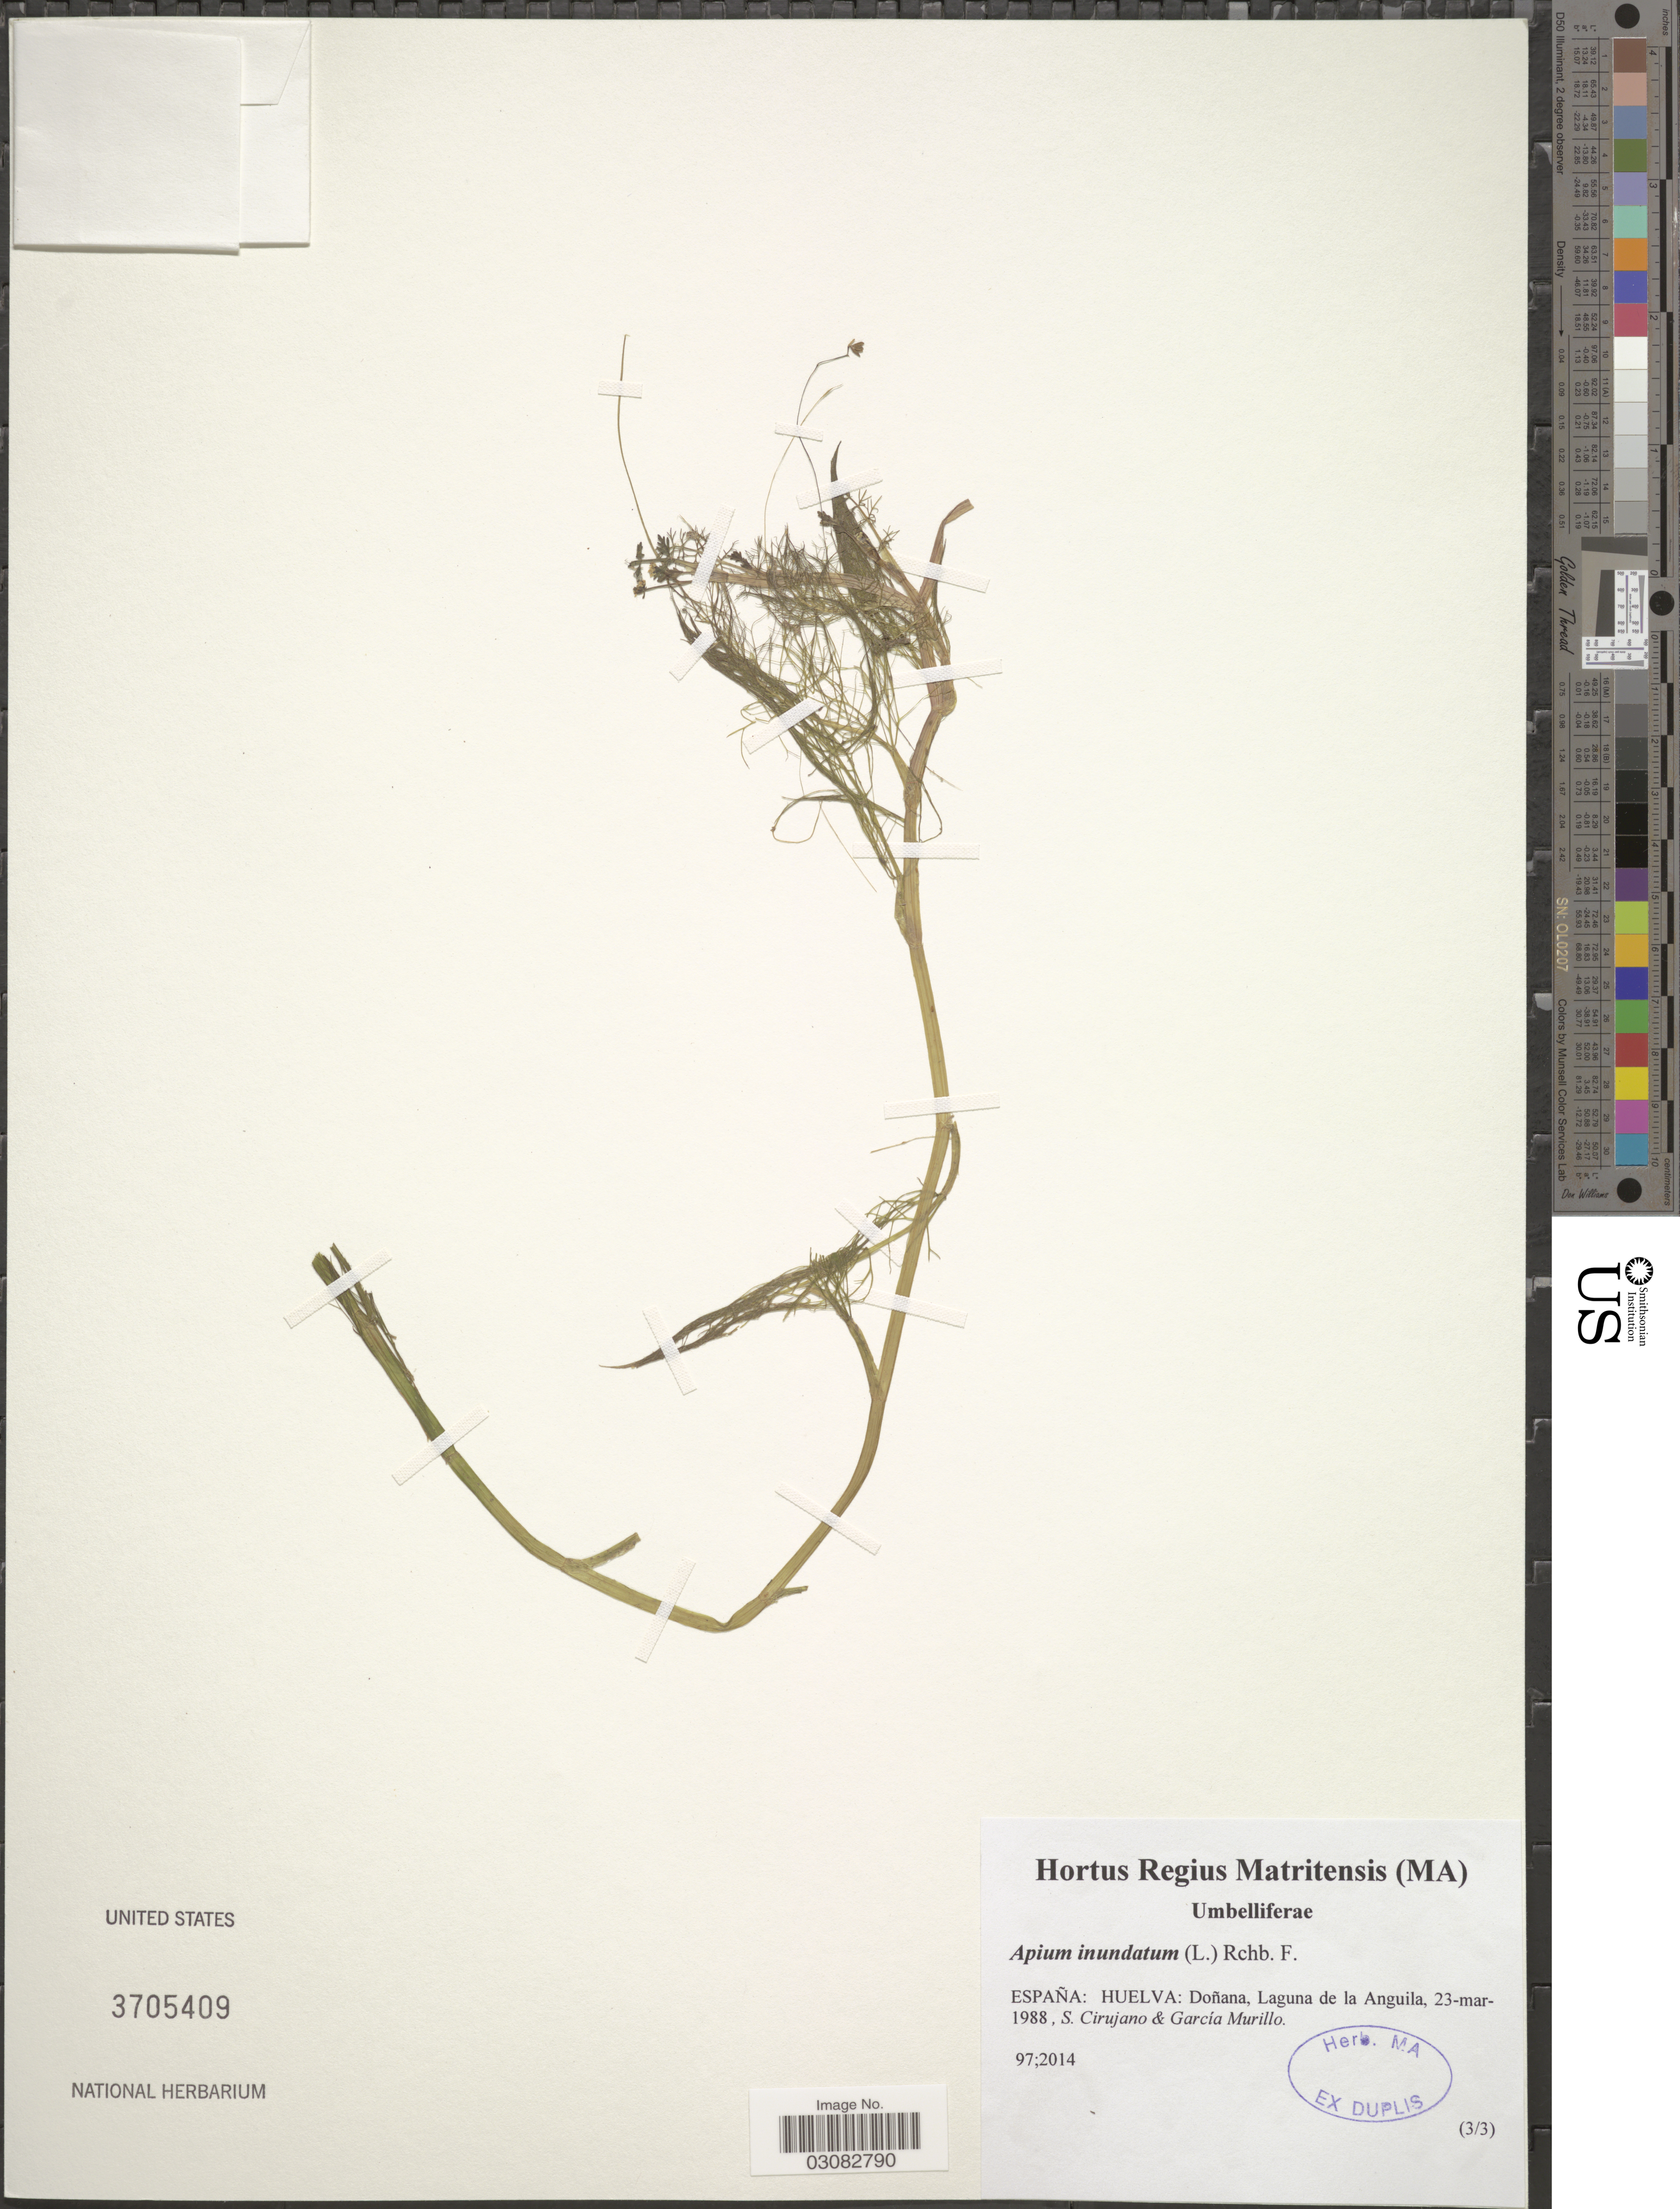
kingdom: Plantae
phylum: Tracheophyta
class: Magnoliopsida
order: Apiales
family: Apiaceae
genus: Apium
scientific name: Apium inundatum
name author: (L.) Rchb. f.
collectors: S. Cirujano & G. Murillo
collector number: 97;2014?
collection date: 1988-03-23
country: Spain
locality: Huelva: Doñana, Laguna de la Anguila.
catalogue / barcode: US 3705409